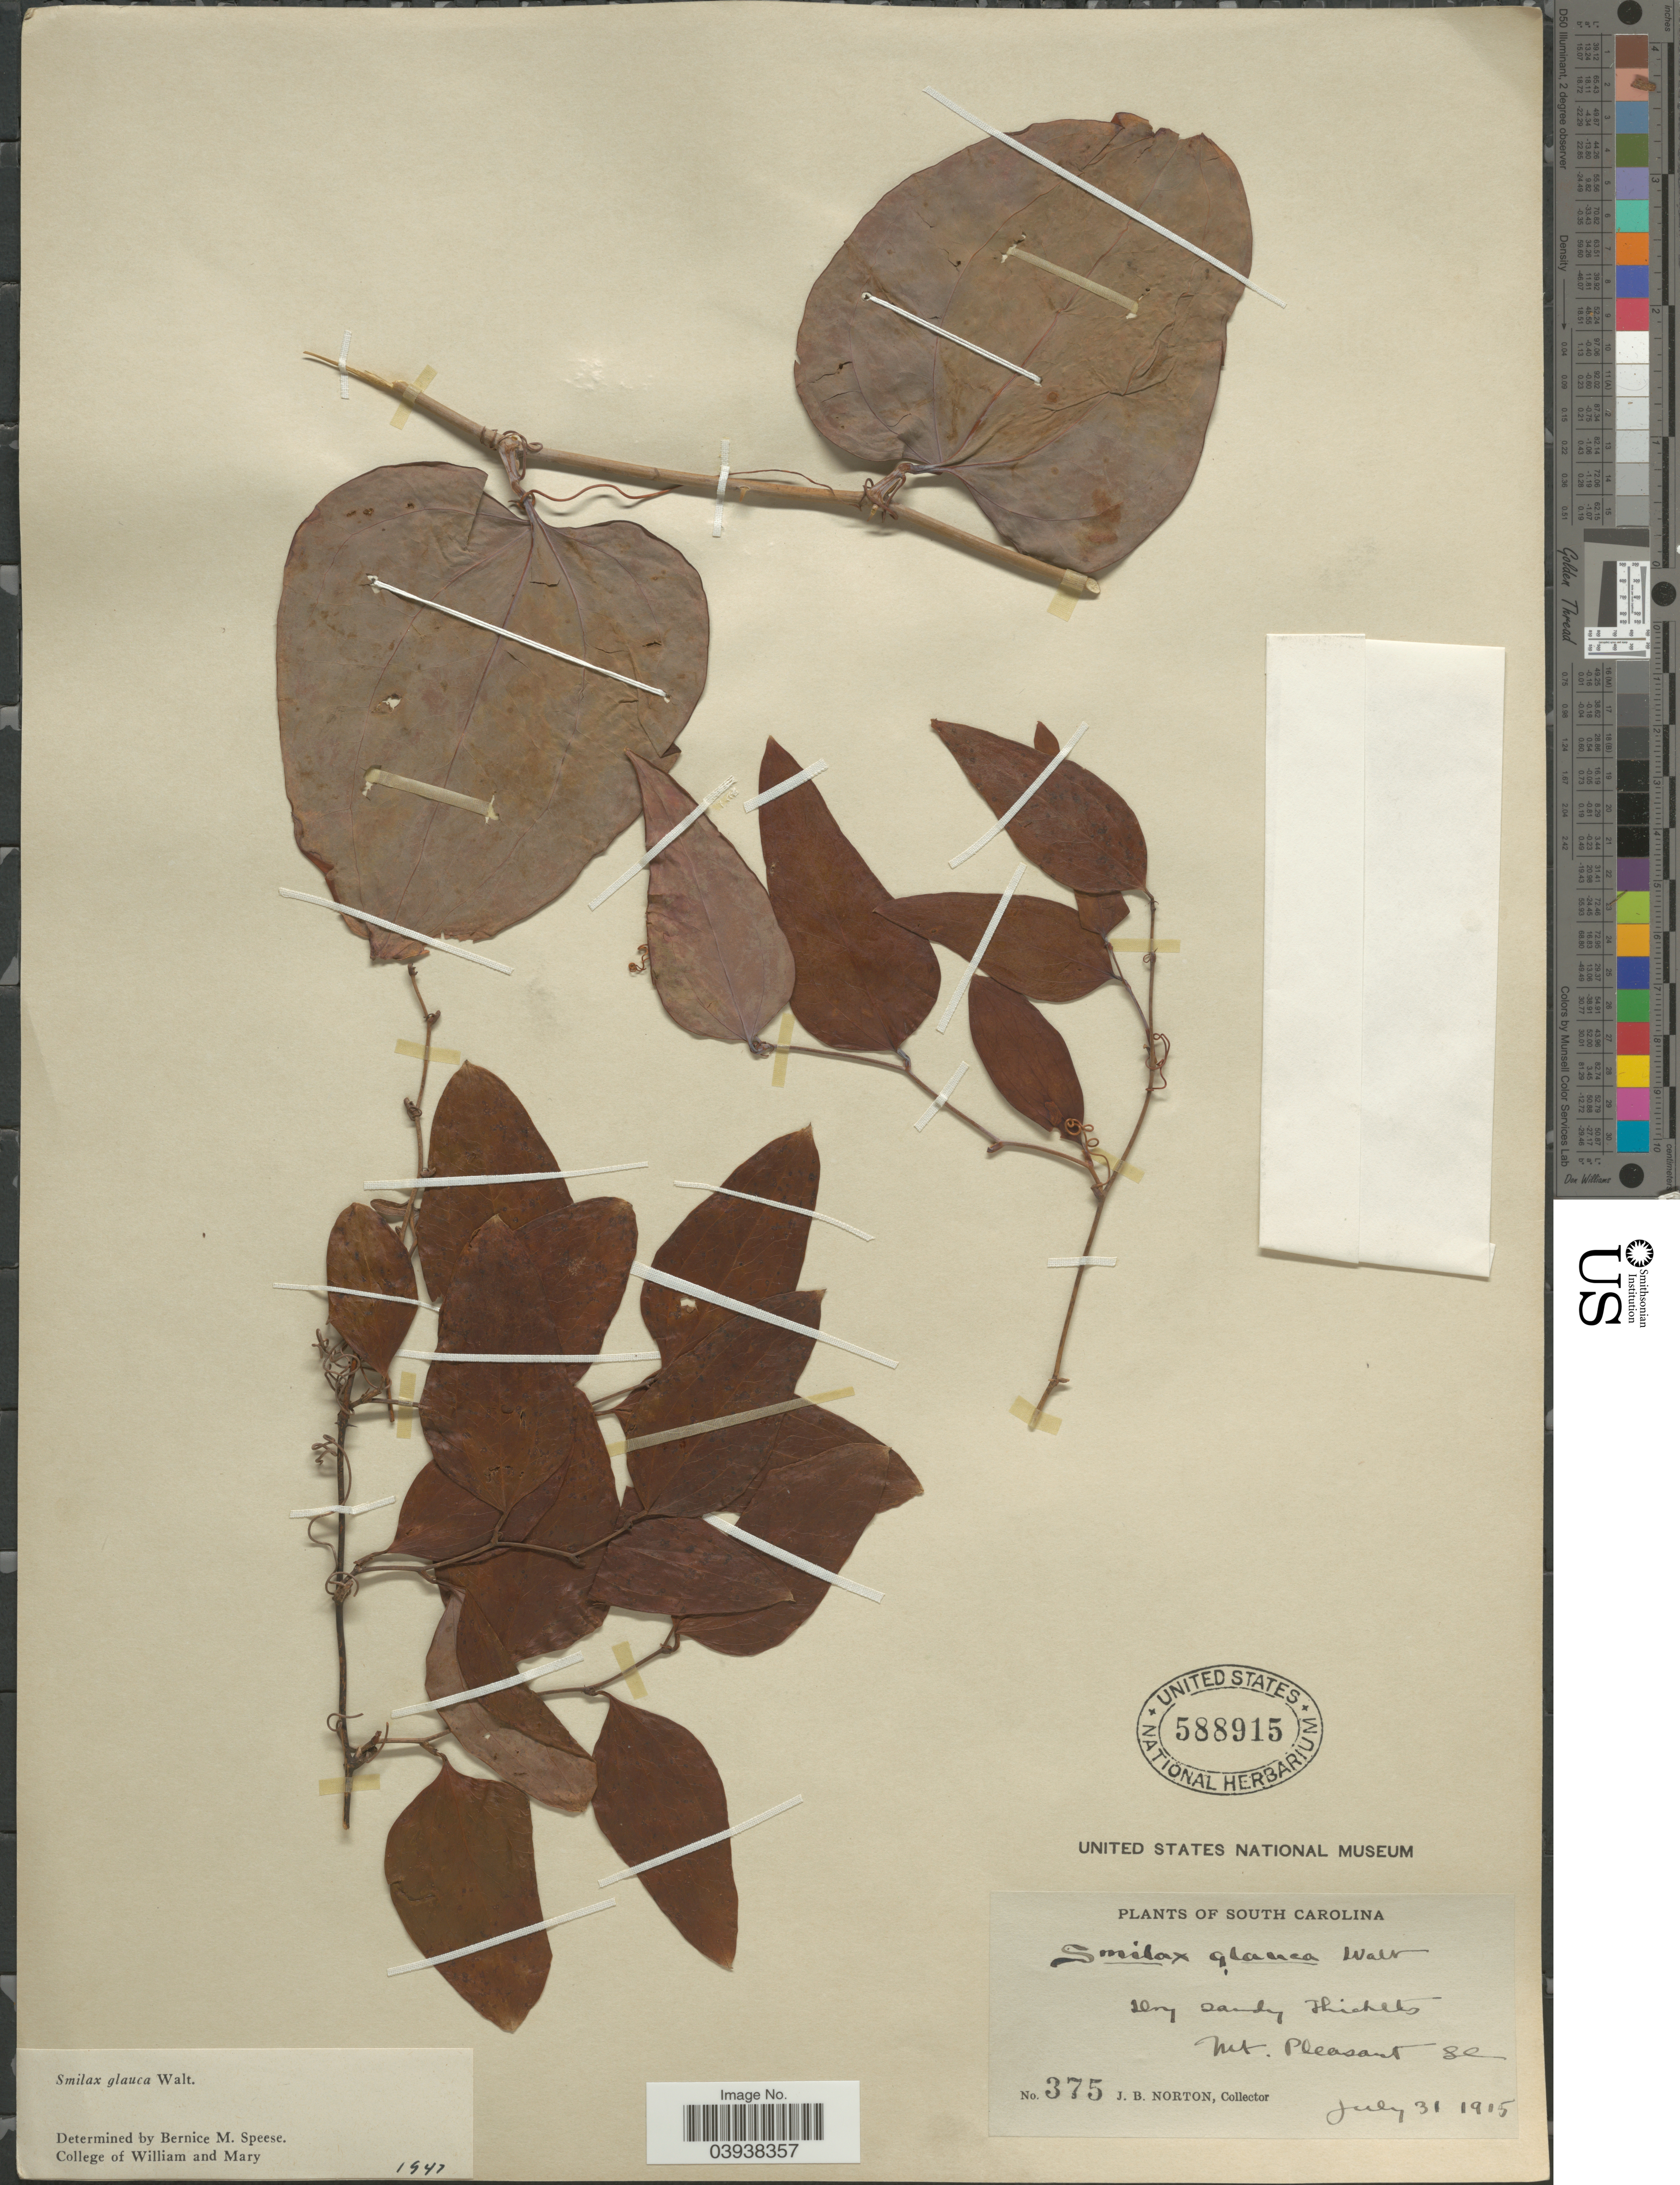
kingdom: Plantae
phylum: Tracheophyta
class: Liliopsida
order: Liliales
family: Smilacaceae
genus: Smilax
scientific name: Smilax glauca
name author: Walter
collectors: J. B. Norton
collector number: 375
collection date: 1915-07-31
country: United States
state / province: South Carolina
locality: Mt. Pleasant.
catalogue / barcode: US 588915